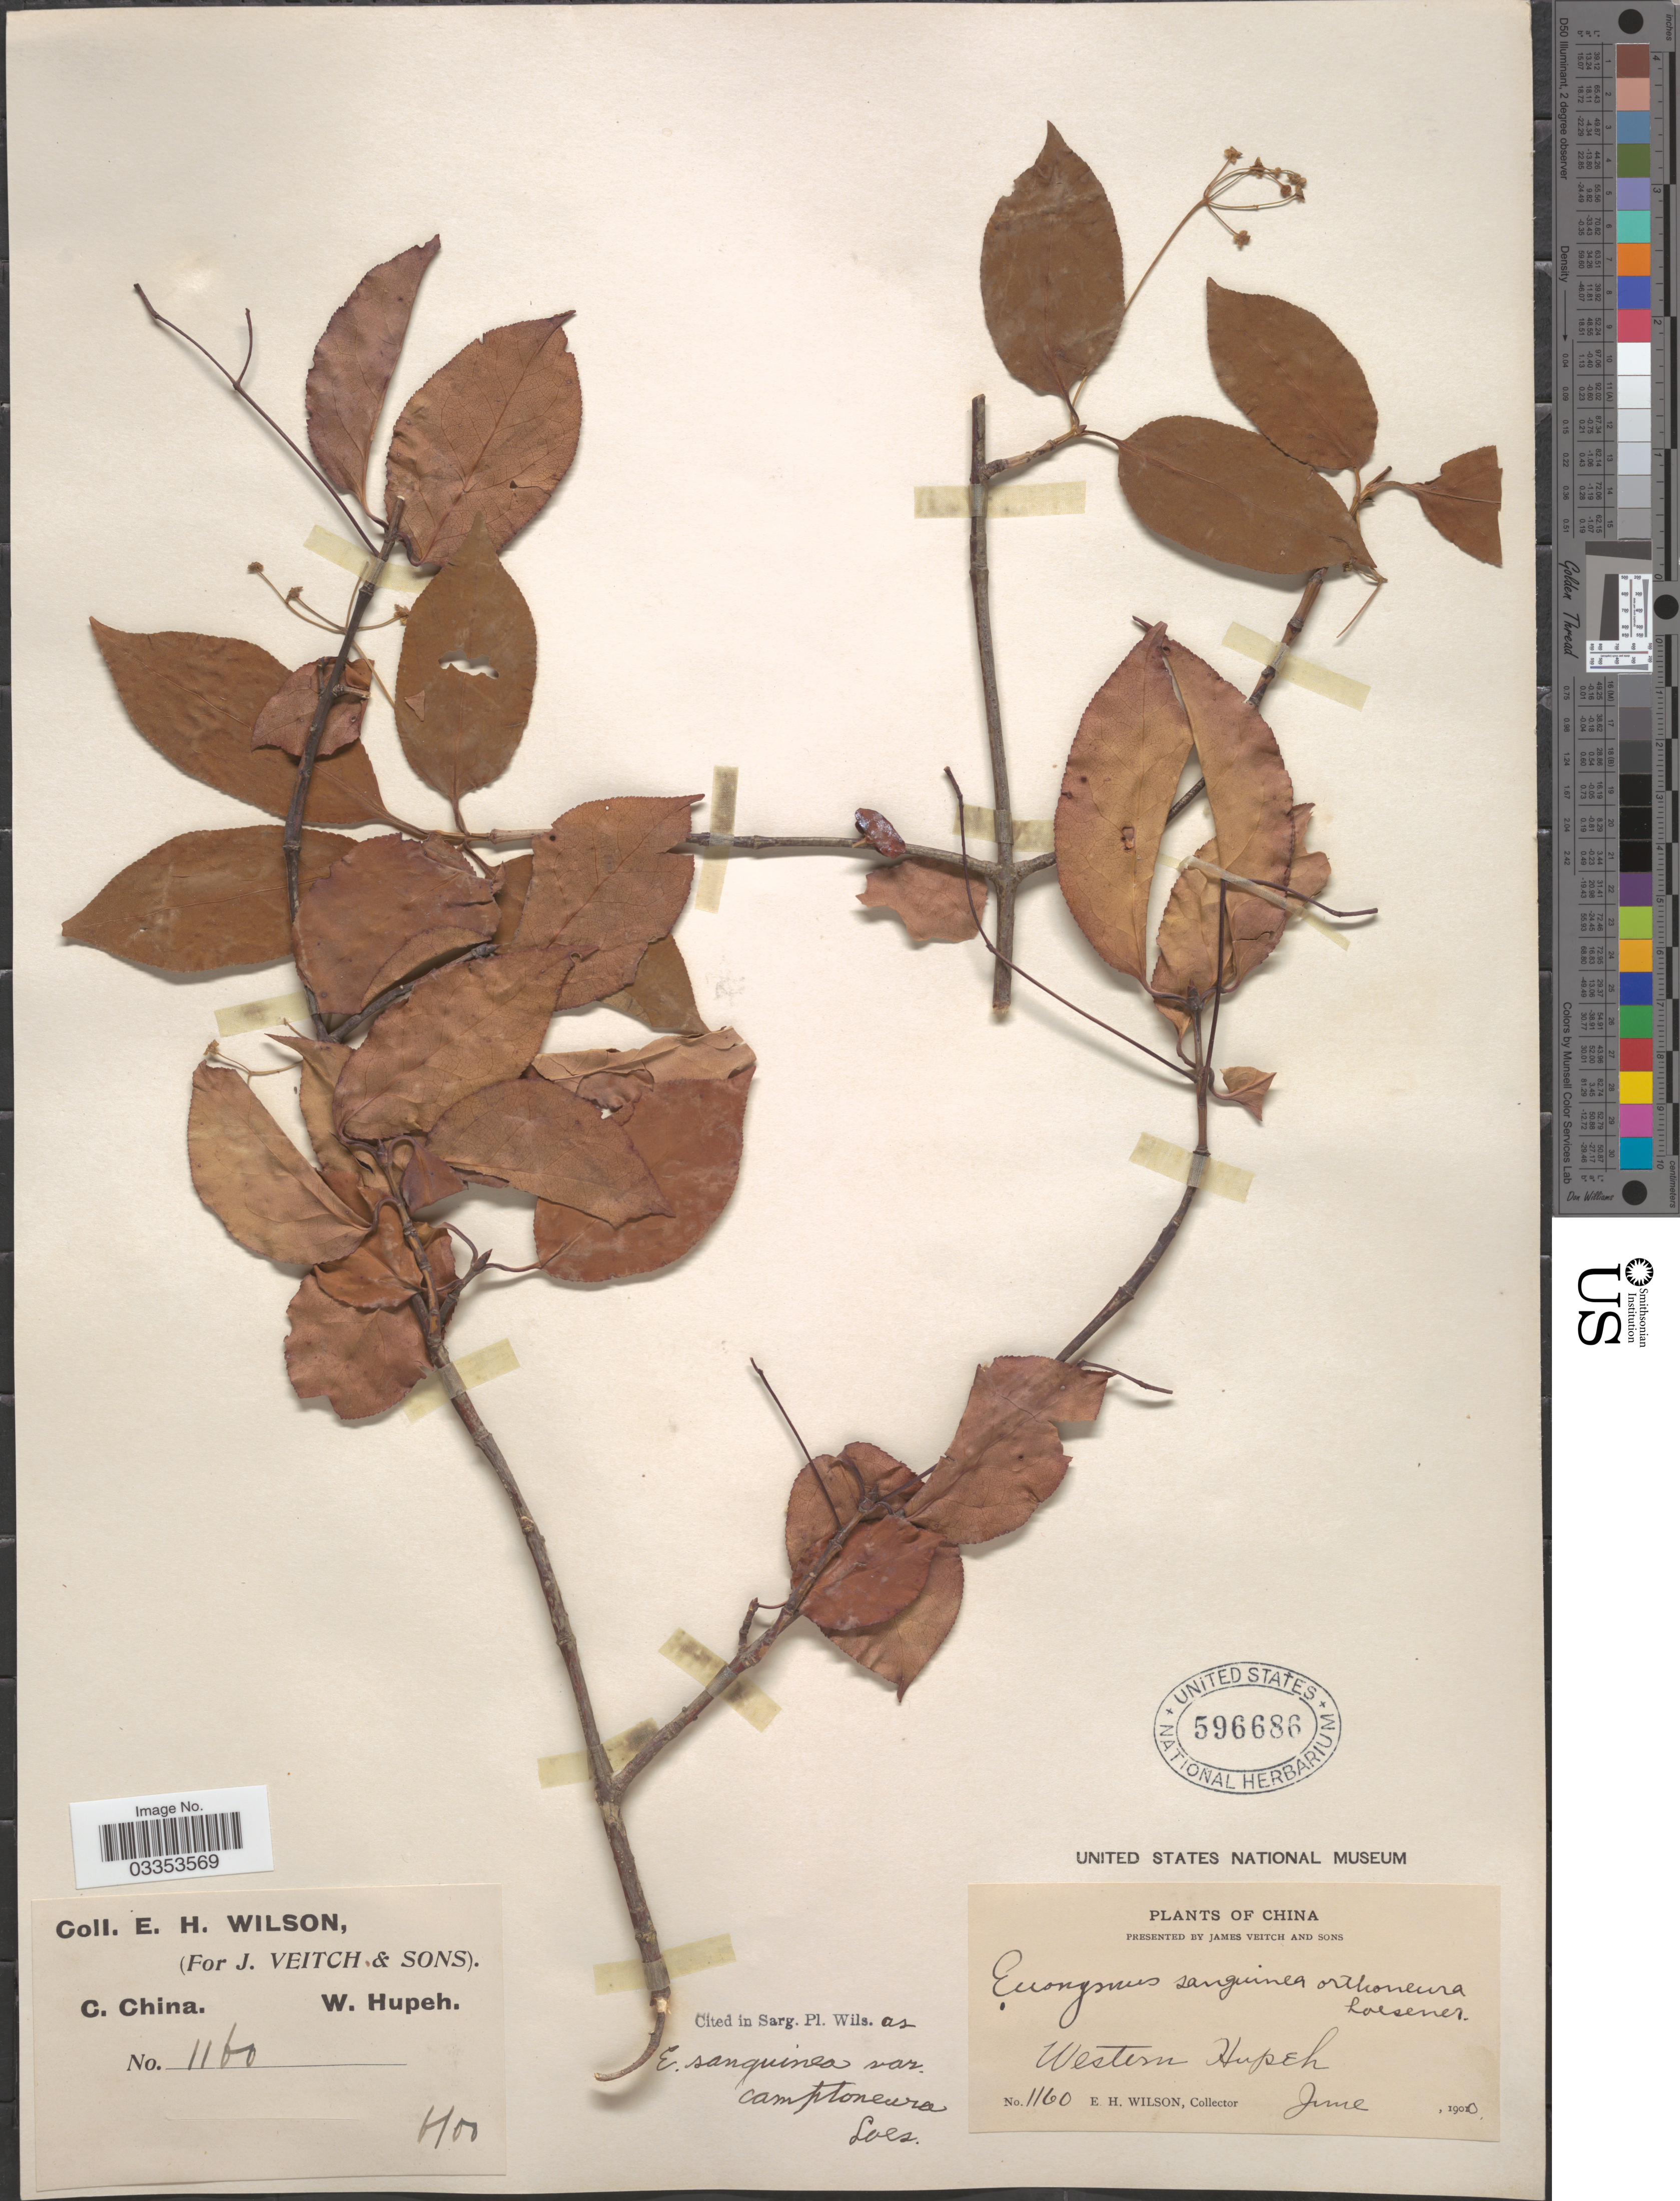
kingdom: Plantae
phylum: Tracheophyta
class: Magnoliopsida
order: Celastrales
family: Celastraceae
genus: Euonymus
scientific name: Euonymus sanguineus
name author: Loes.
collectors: E. Wilson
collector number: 1160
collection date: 1900-06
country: China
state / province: Hubei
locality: C. China. Western Hupeh.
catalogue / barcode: US 596686